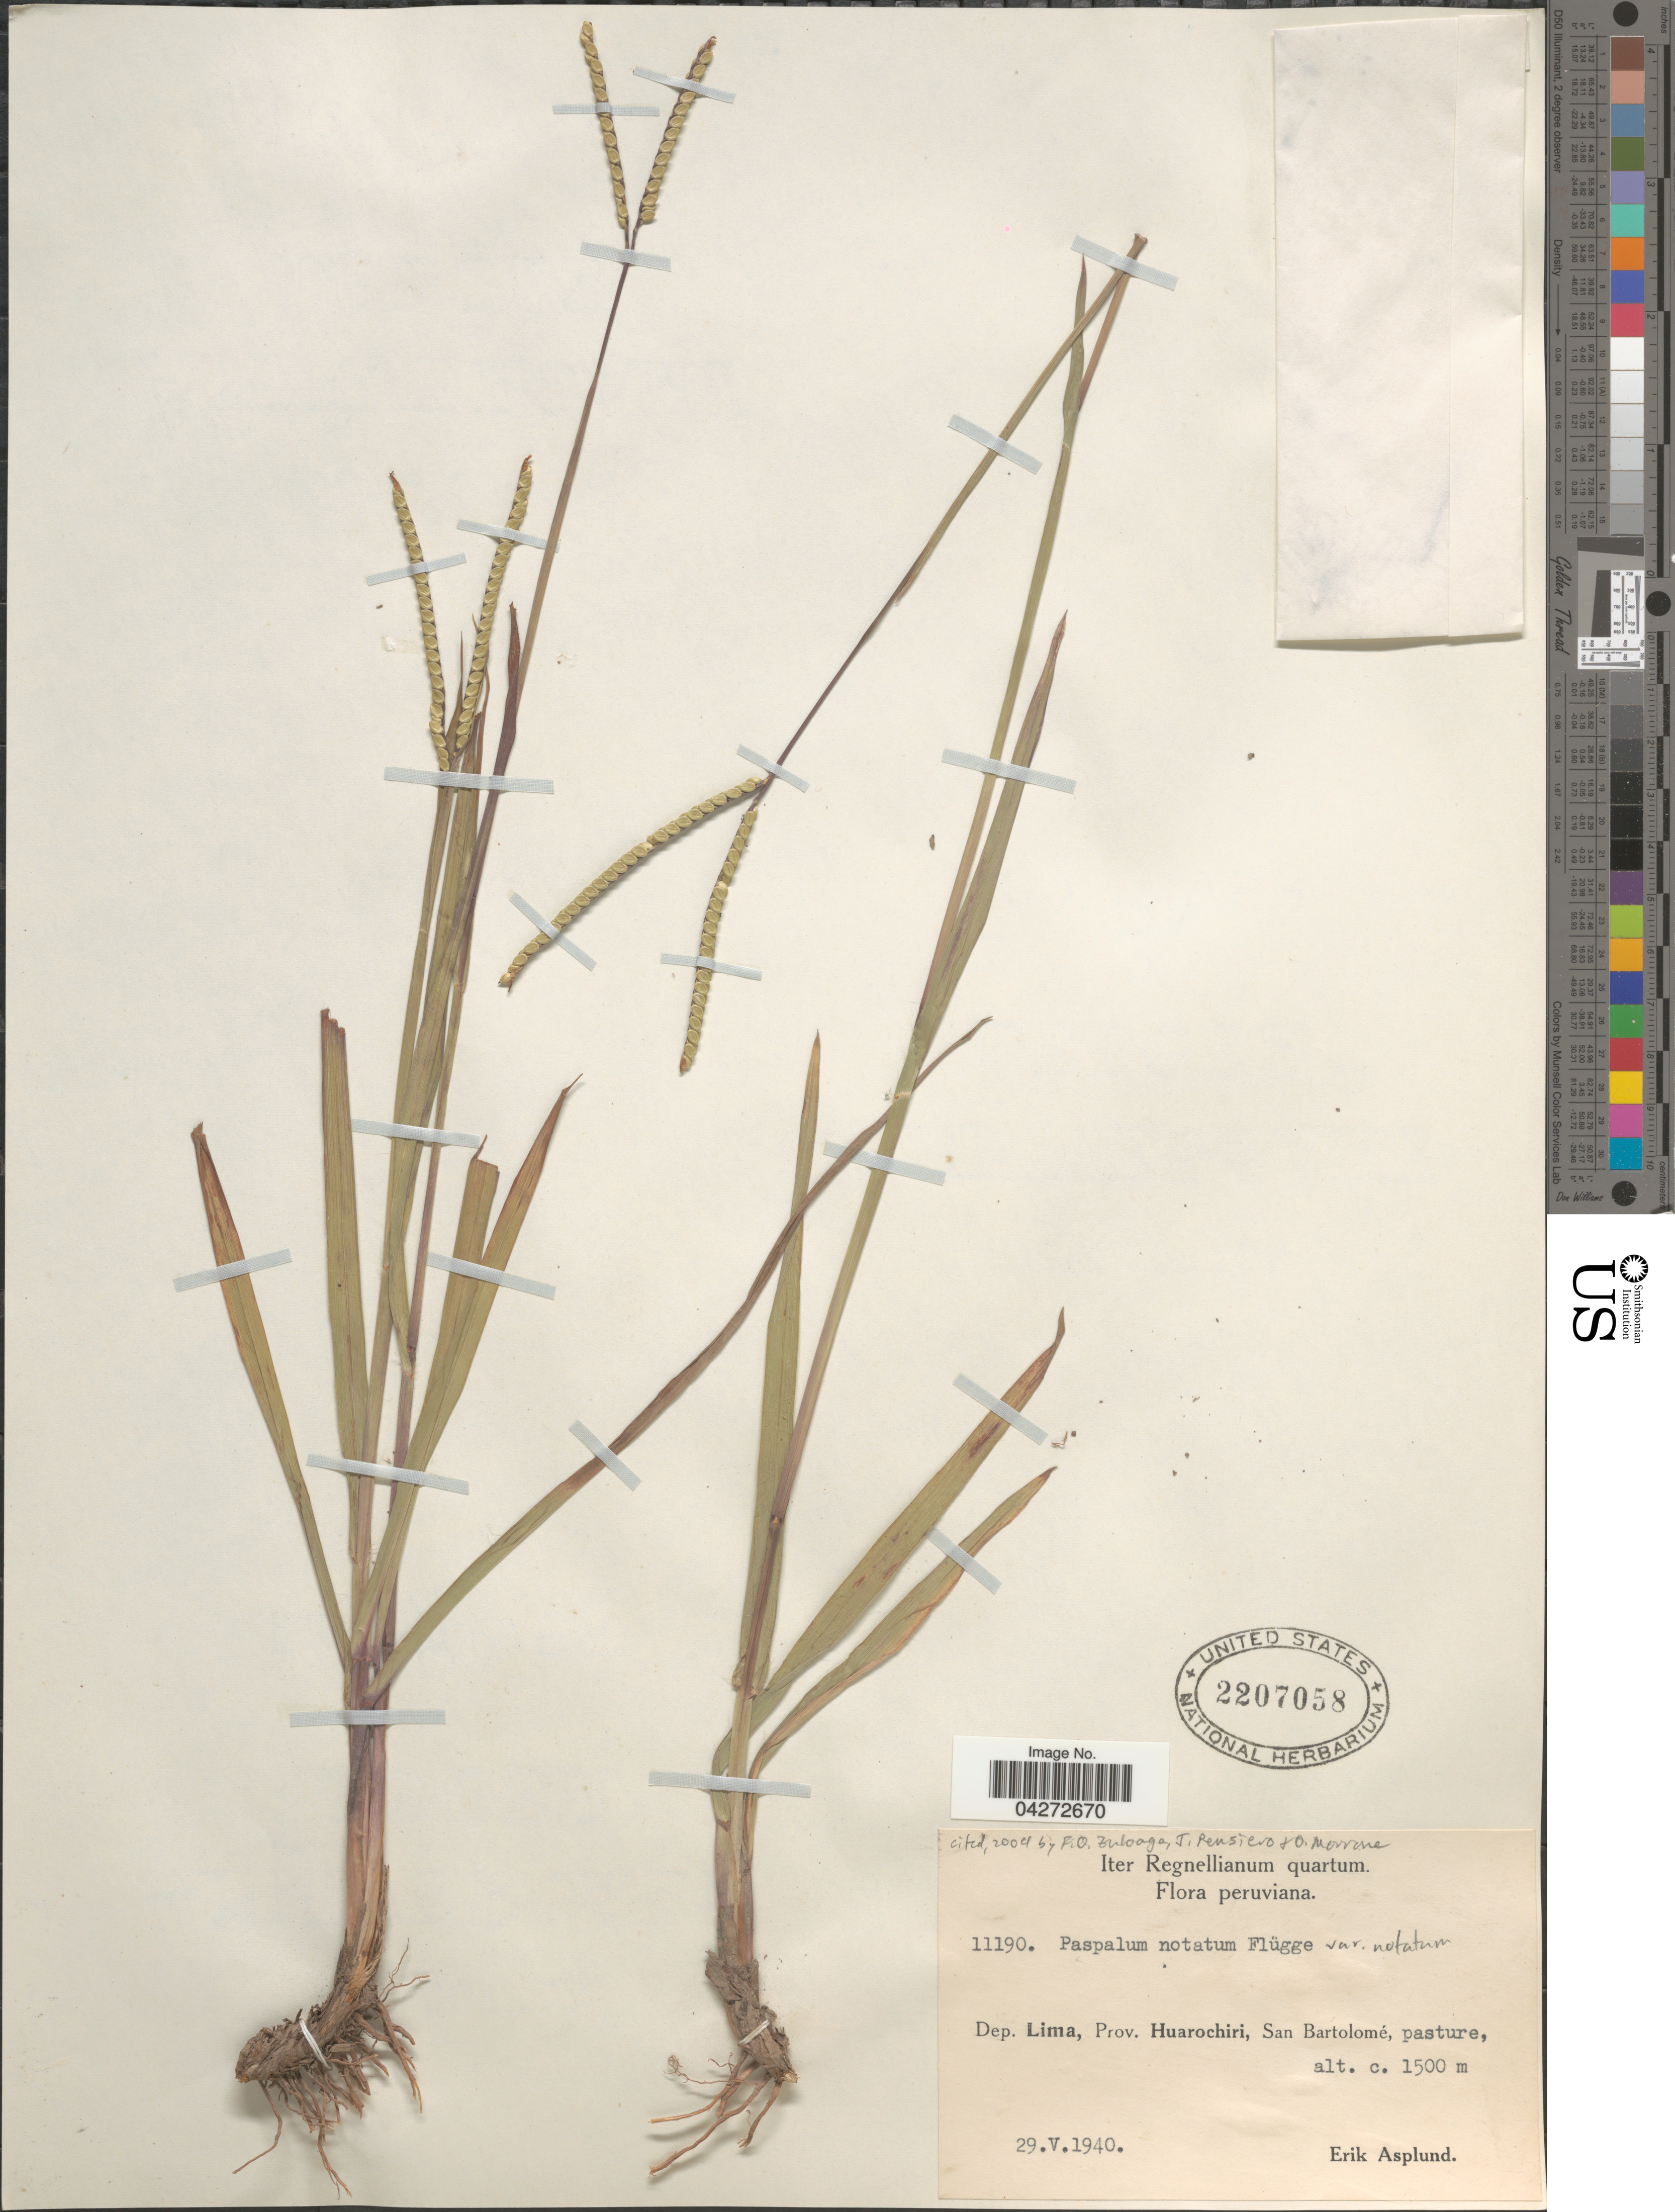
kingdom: Plantae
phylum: Tracheophyta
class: Liliopsida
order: Poales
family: Poaceae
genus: Paspalum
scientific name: Paspalum notatum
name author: Flüggé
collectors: E. Asplund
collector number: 11190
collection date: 1940-05-29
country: Peru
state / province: Lima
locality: Iter Regnellianum quartum. Dep. Lima, Prov. Huarochiri, San Bartolomé, pasture.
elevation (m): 1500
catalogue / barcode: US 2207058